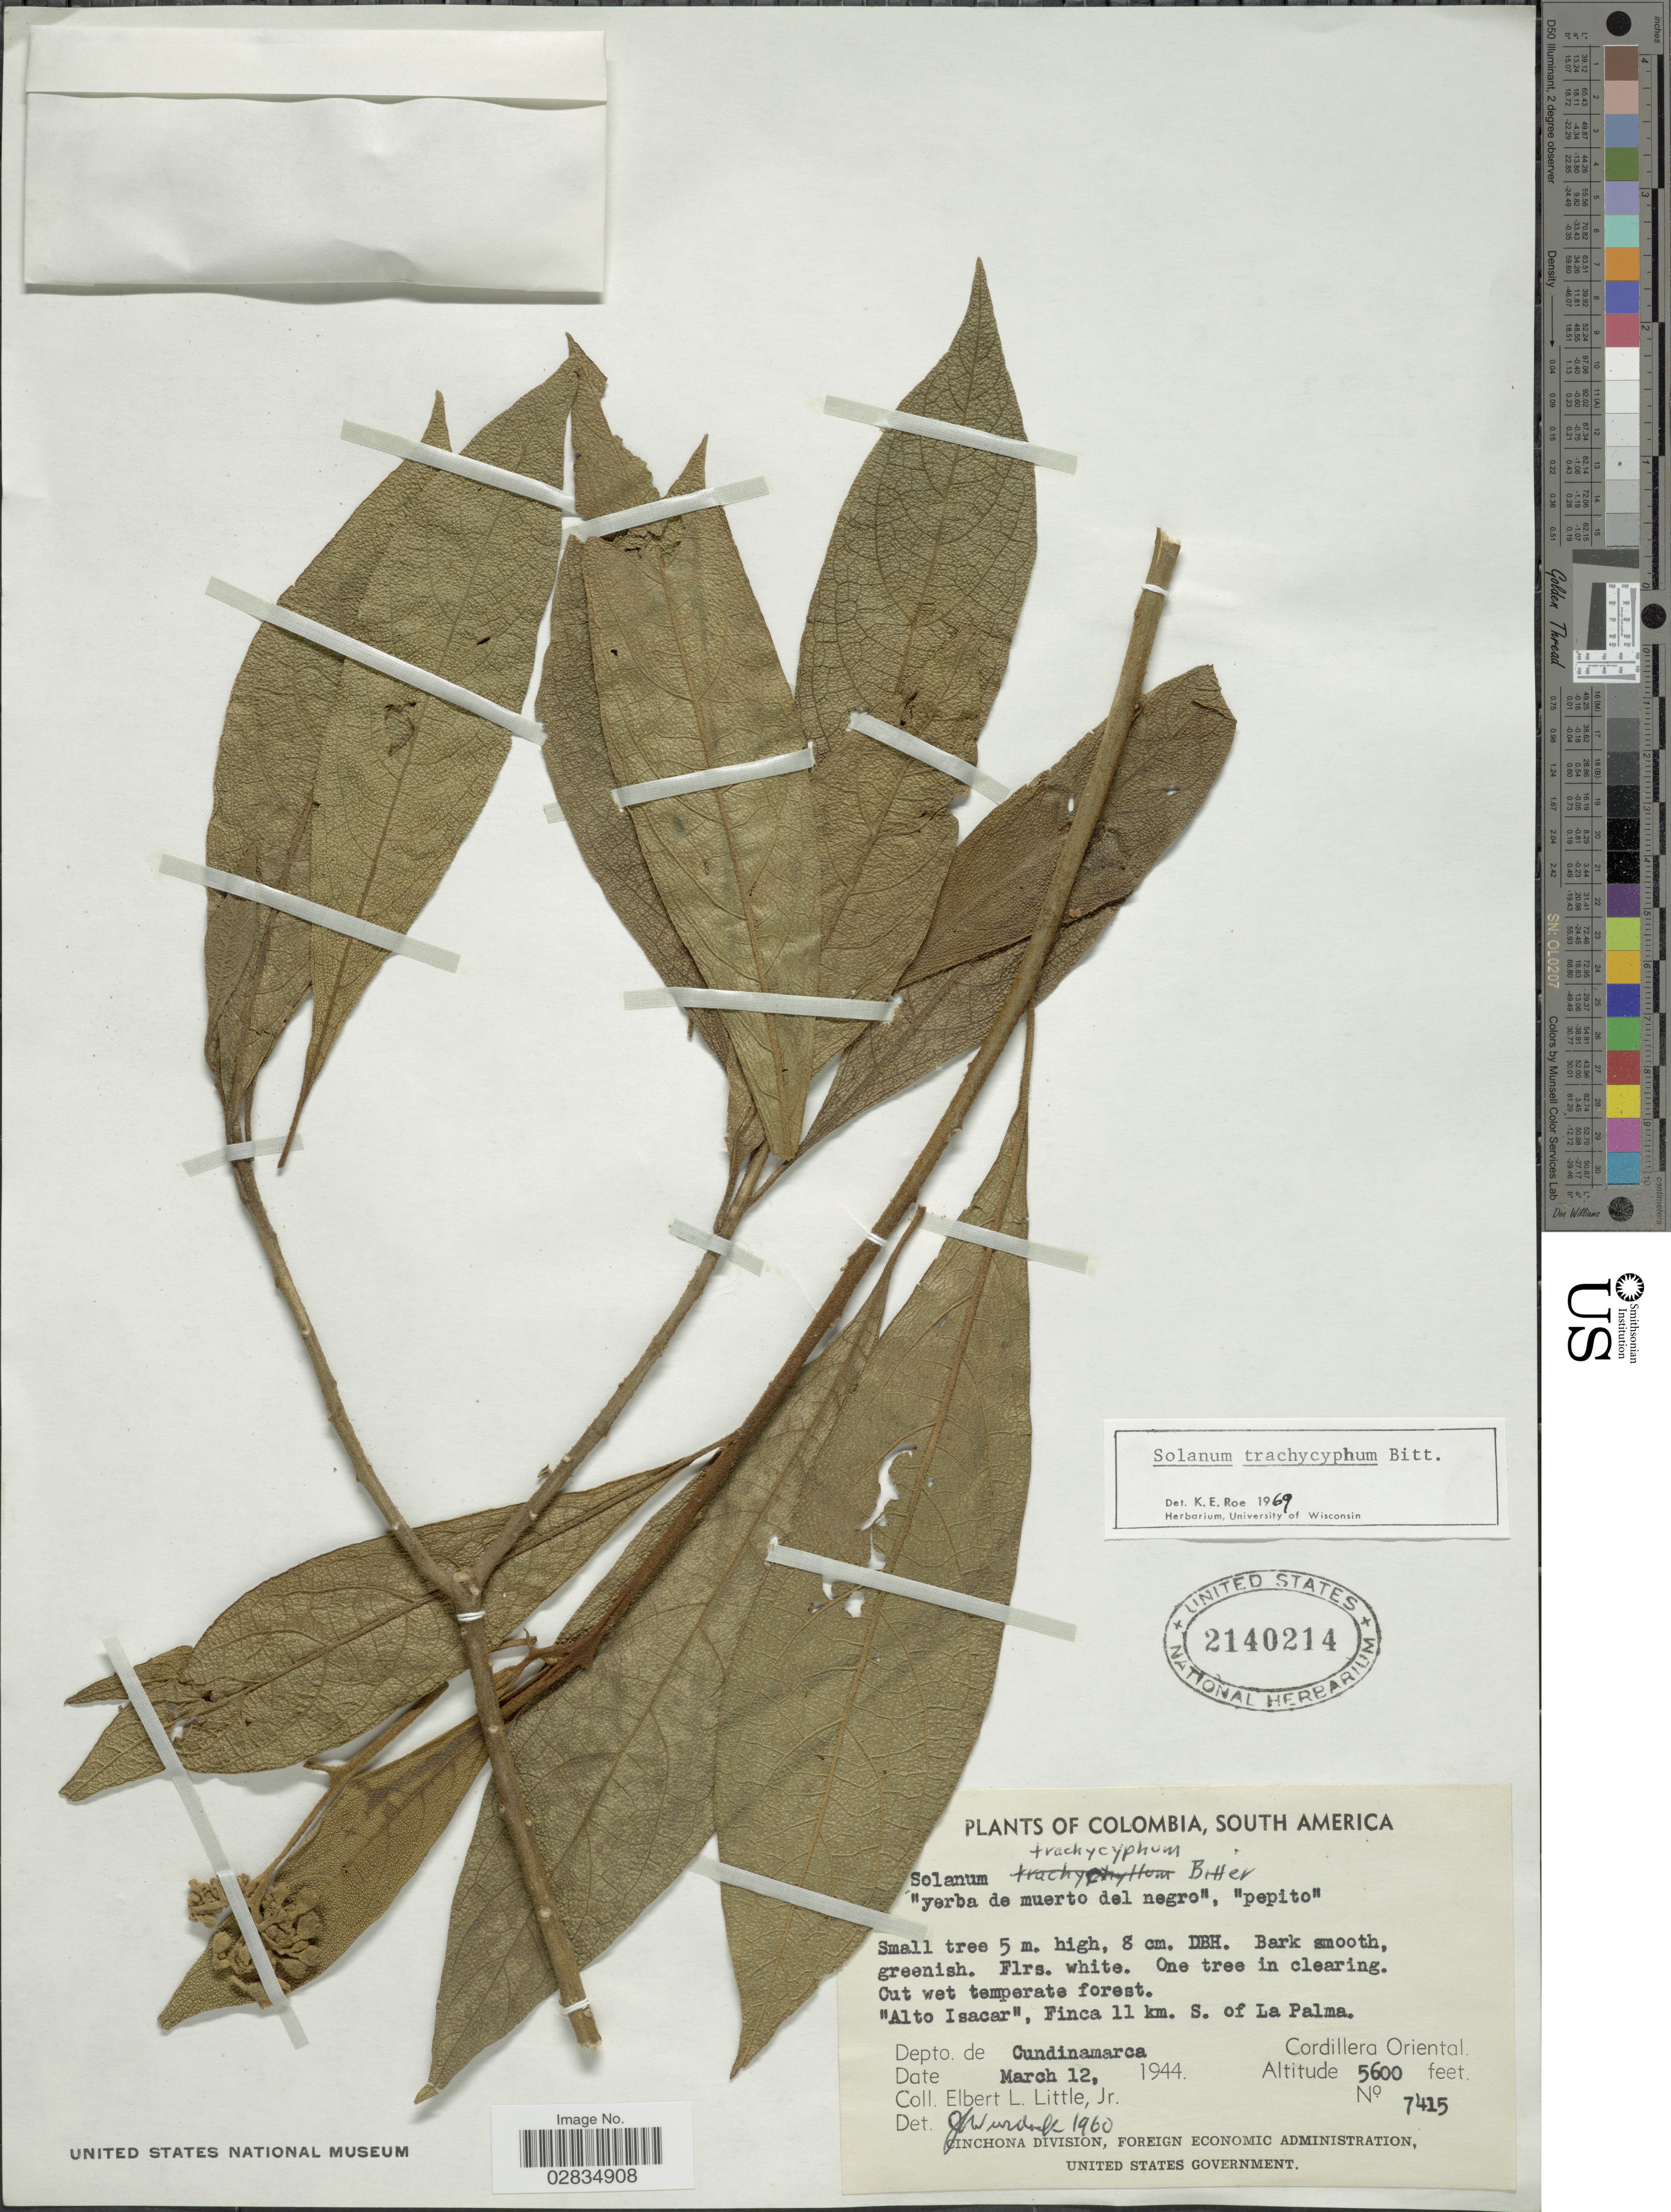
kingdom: Plantae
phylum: Tracheophyta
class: Magnoliopsida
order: Solanales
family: Solanaceae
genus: Solanum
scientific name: Solanum trachycyphum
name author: Bitter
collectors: E. L. Little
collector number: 7415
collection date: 1944-03-12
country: Colombia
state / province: Cundinamarca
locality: Alto Isaca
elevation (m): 1707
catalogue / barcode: US 2140214